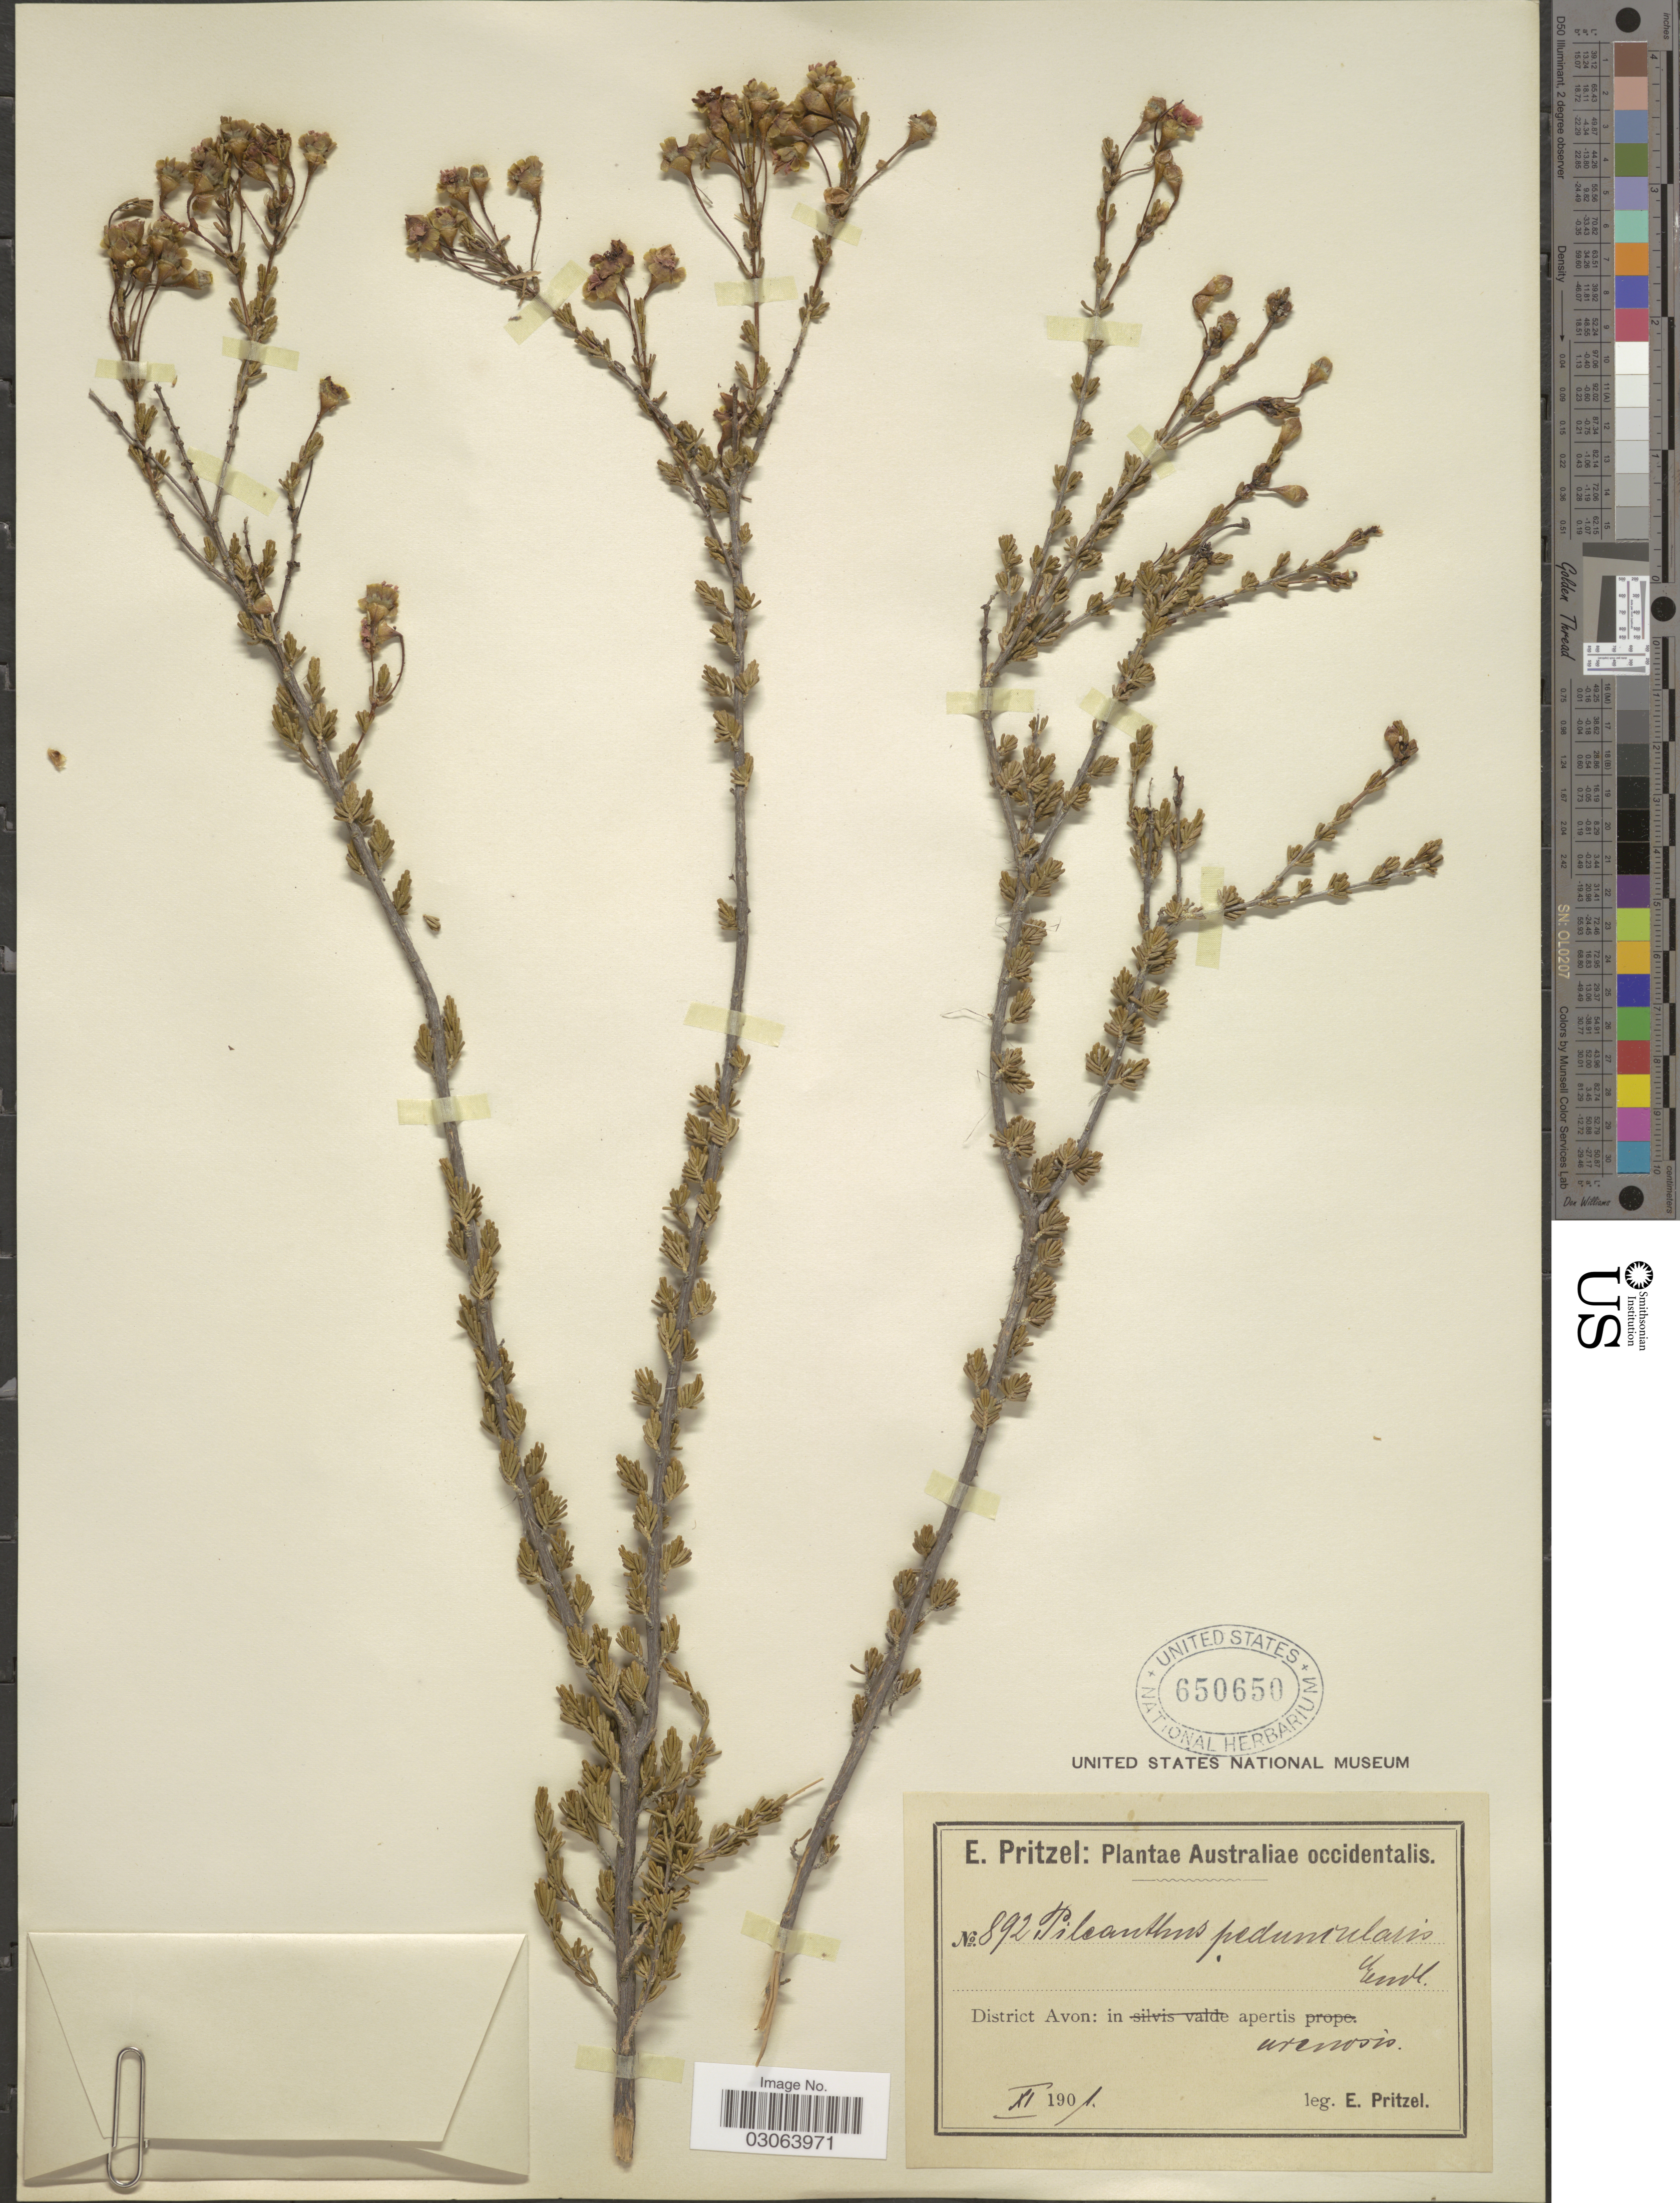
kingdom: Plantae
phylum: Tracheophyta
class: Magnoliopsida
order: Myrtales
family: Myrtaceae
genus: Pileanthus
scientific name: Pileanthus peduncularis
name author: Endl.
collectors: E. G. Pritzel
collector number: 892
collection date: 1901-11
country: Australia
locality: Australiae occidentalis, District Avon. in apertis arenosis.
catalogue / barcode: US 650650